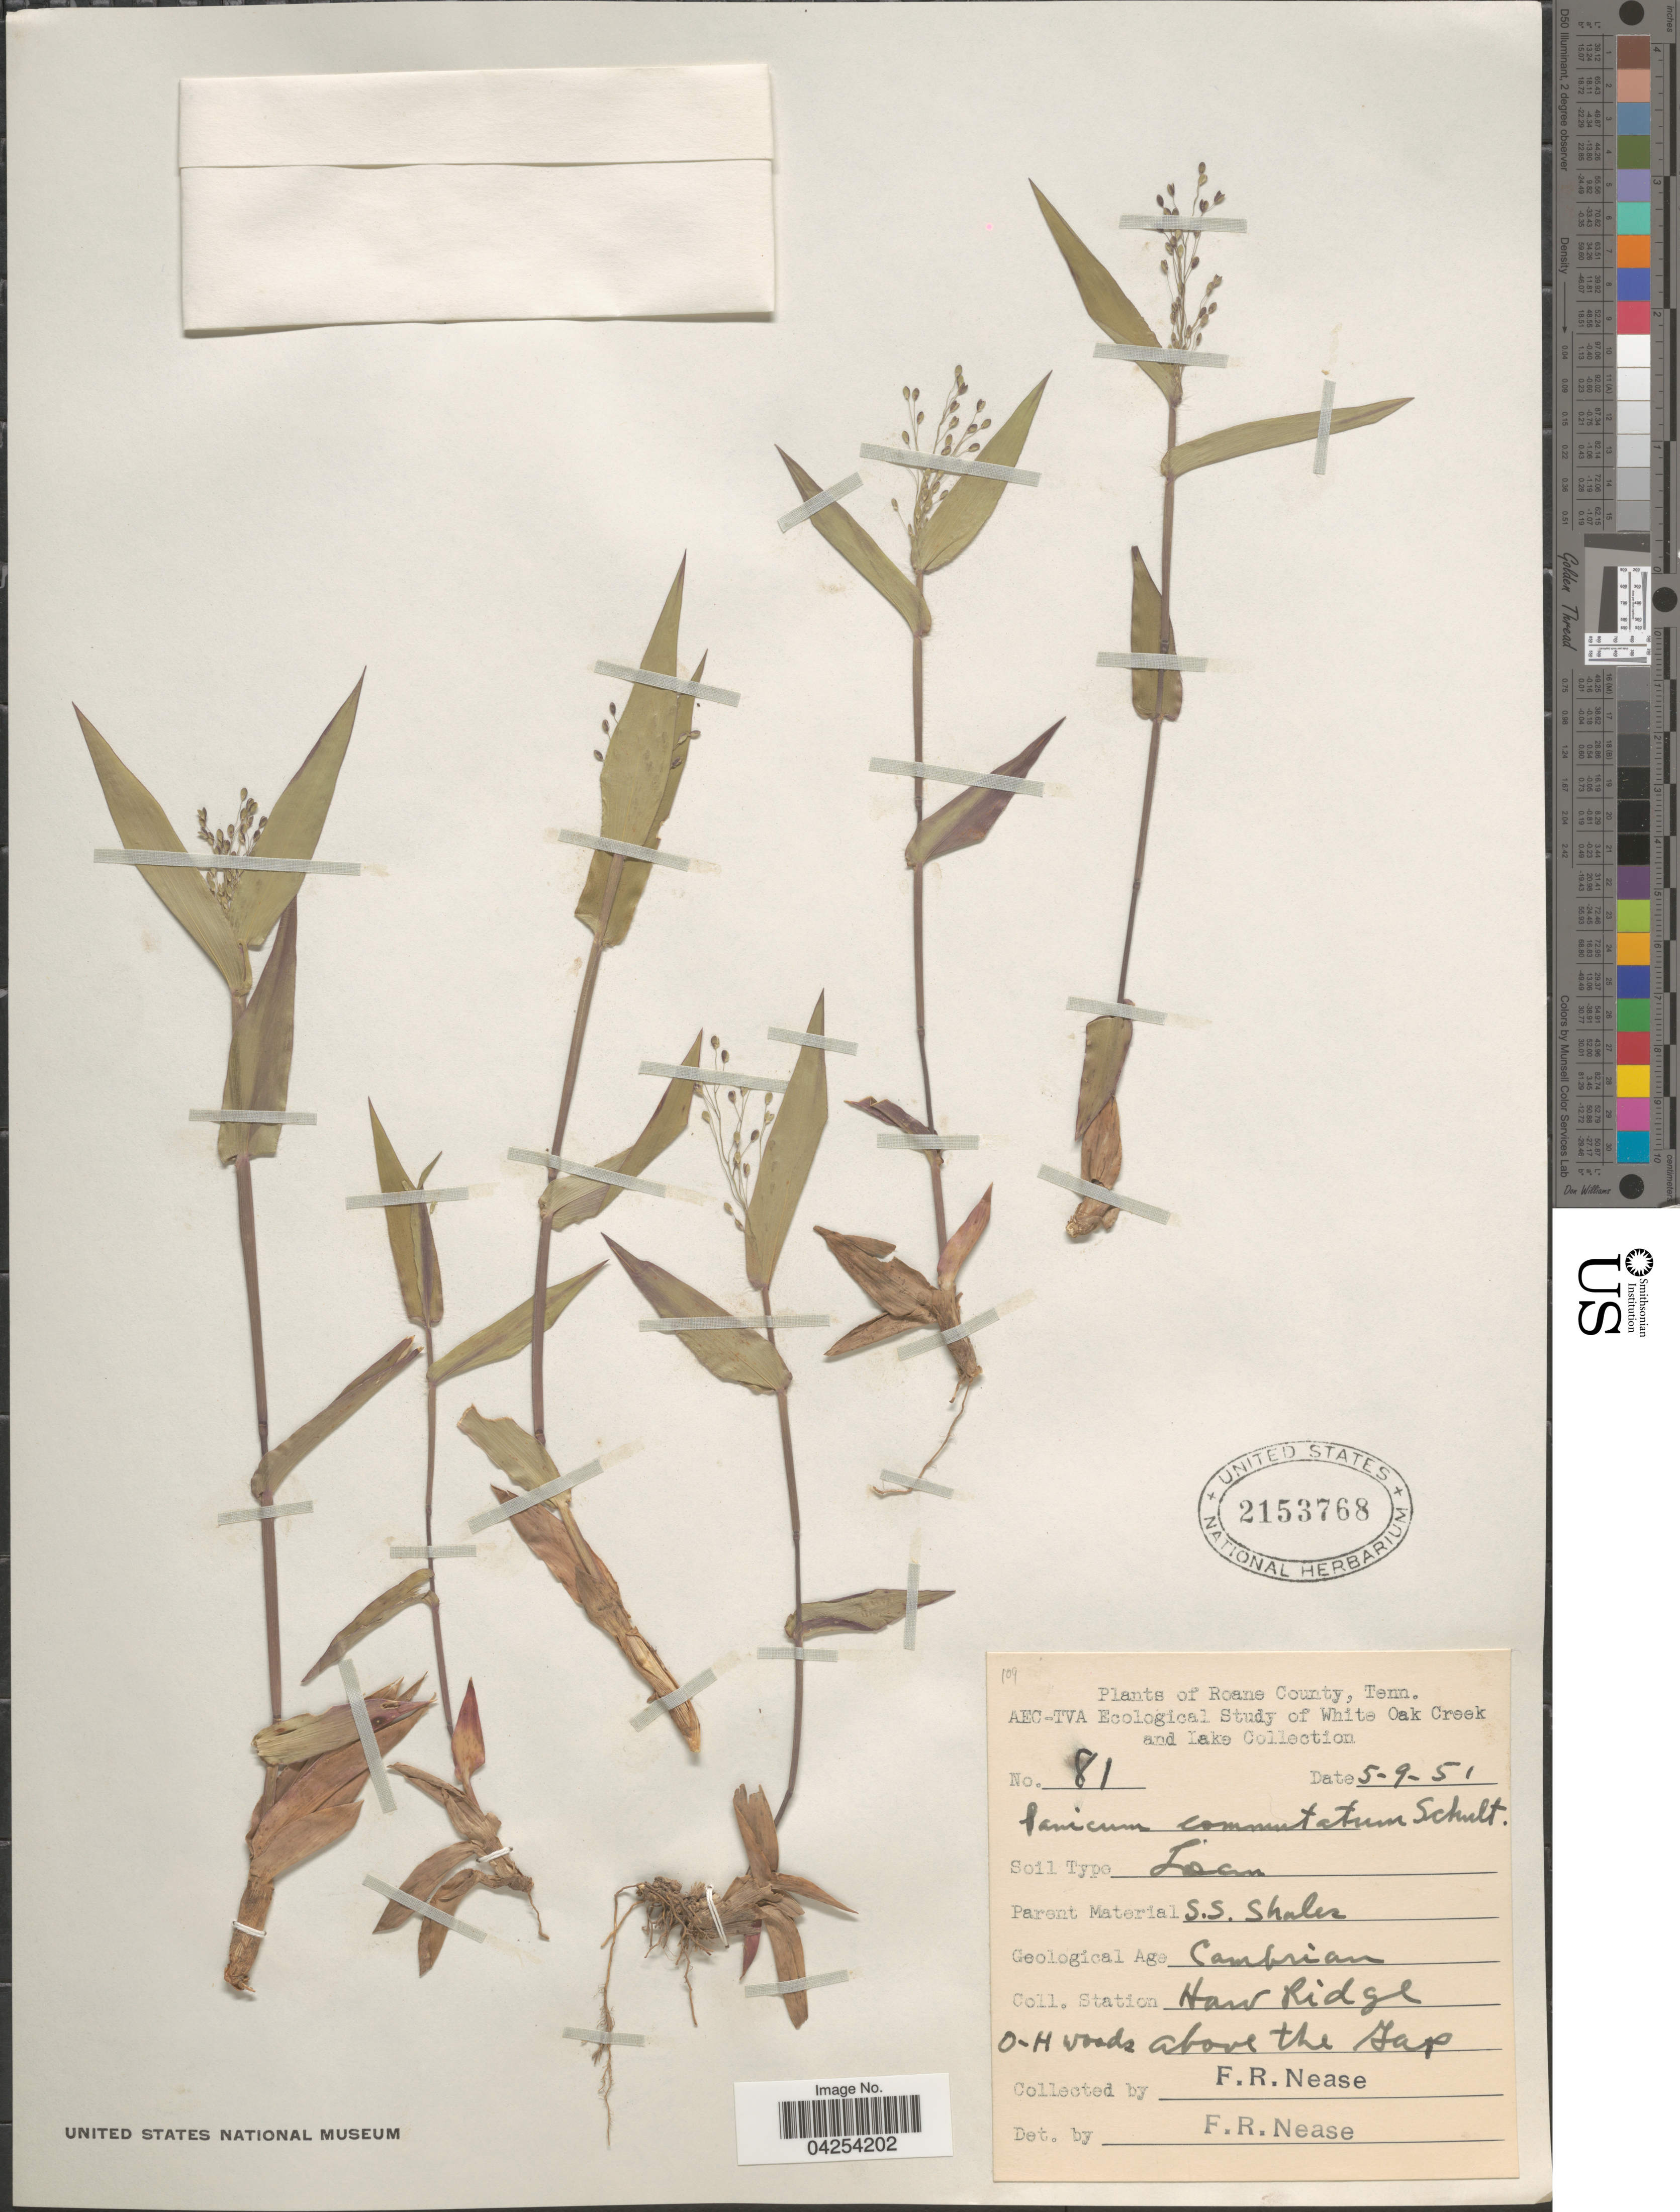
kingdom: Plantae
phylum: Tracheophyta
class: Liliopsida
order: Poales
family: Poaceae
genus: Dichanthelium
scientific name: Dichanthelium commutatum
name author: (Schult.) Gould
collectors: F. Nease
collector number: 81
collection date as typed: Transcribed d/m/y: 9/5/51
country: United States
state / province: Tennessee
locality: Roane County. Haw Ridge o-h woods above the Gap.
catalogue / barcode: US 2153768